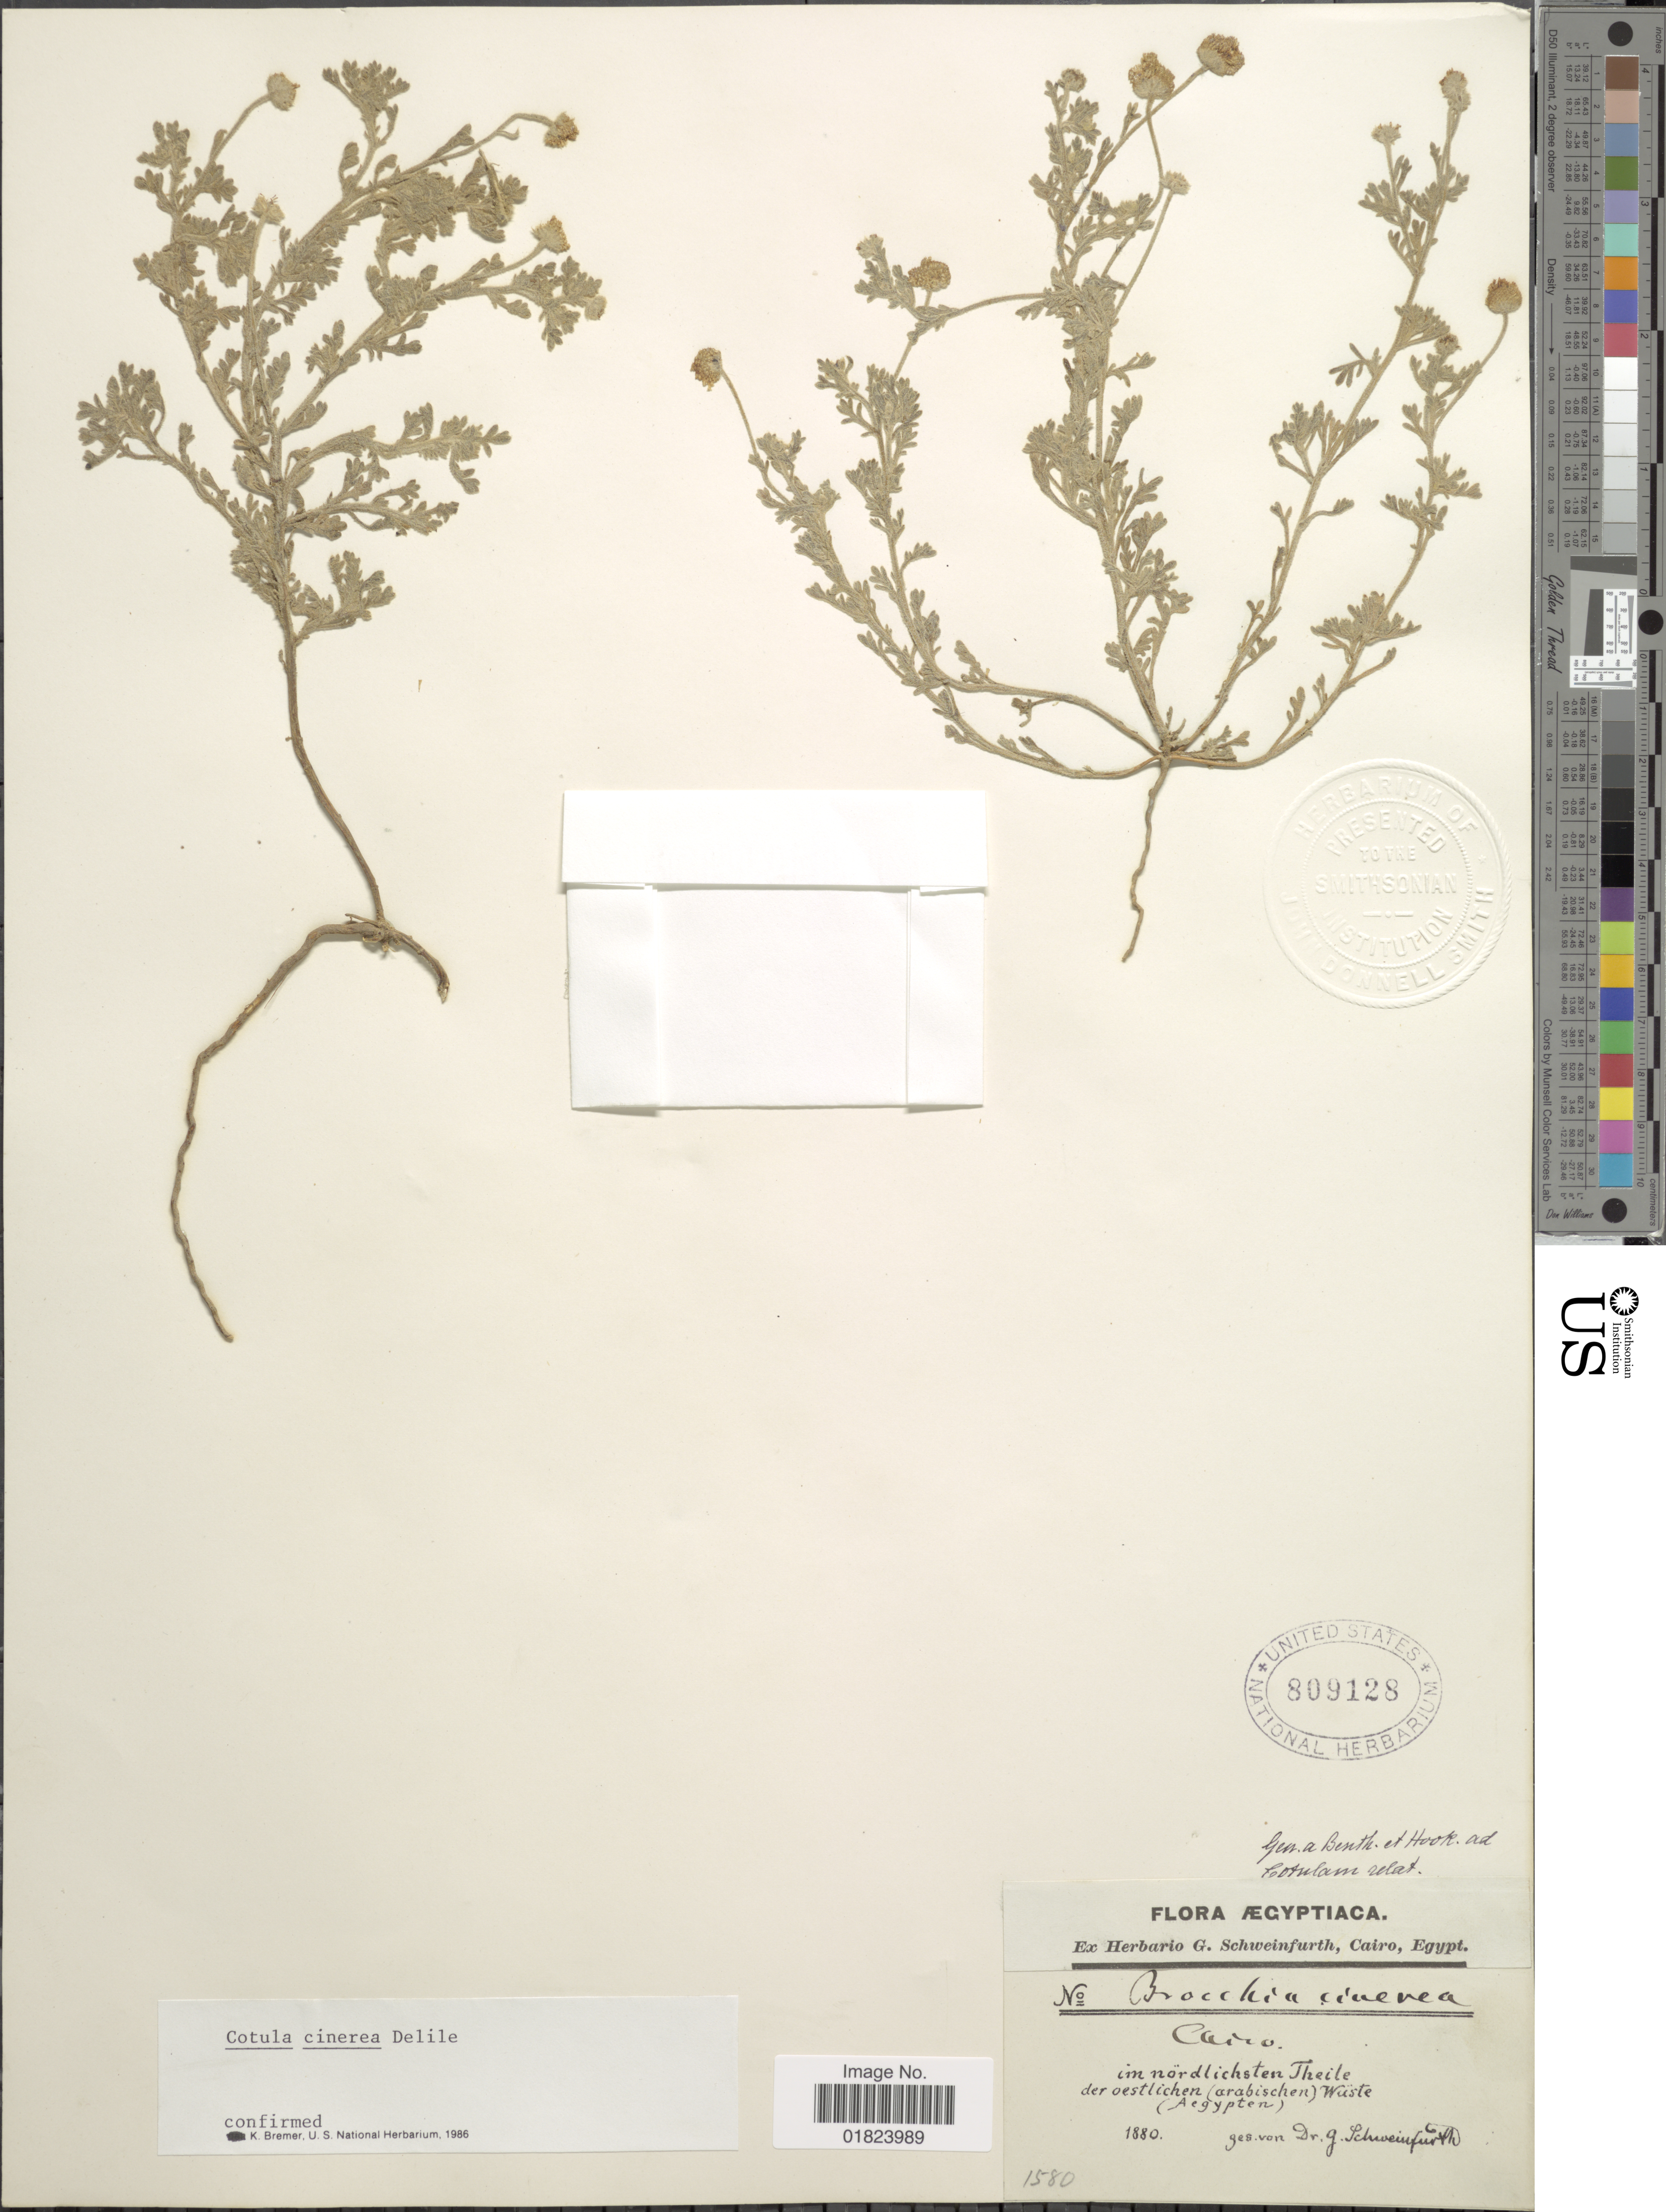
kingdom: Plantae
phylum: Tracheophyta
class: Magnoliopsida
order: Asterales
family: Asteraceae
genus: Cotula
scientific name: Cotula cinerea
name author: Delile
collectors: G. A. Schweinfurth (herbarium)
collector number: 1580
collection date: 1880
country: Egypt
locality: Cairo, im nordlichsten Theile der oestlichen (arabischen) Wuste.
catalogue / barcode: US 809128